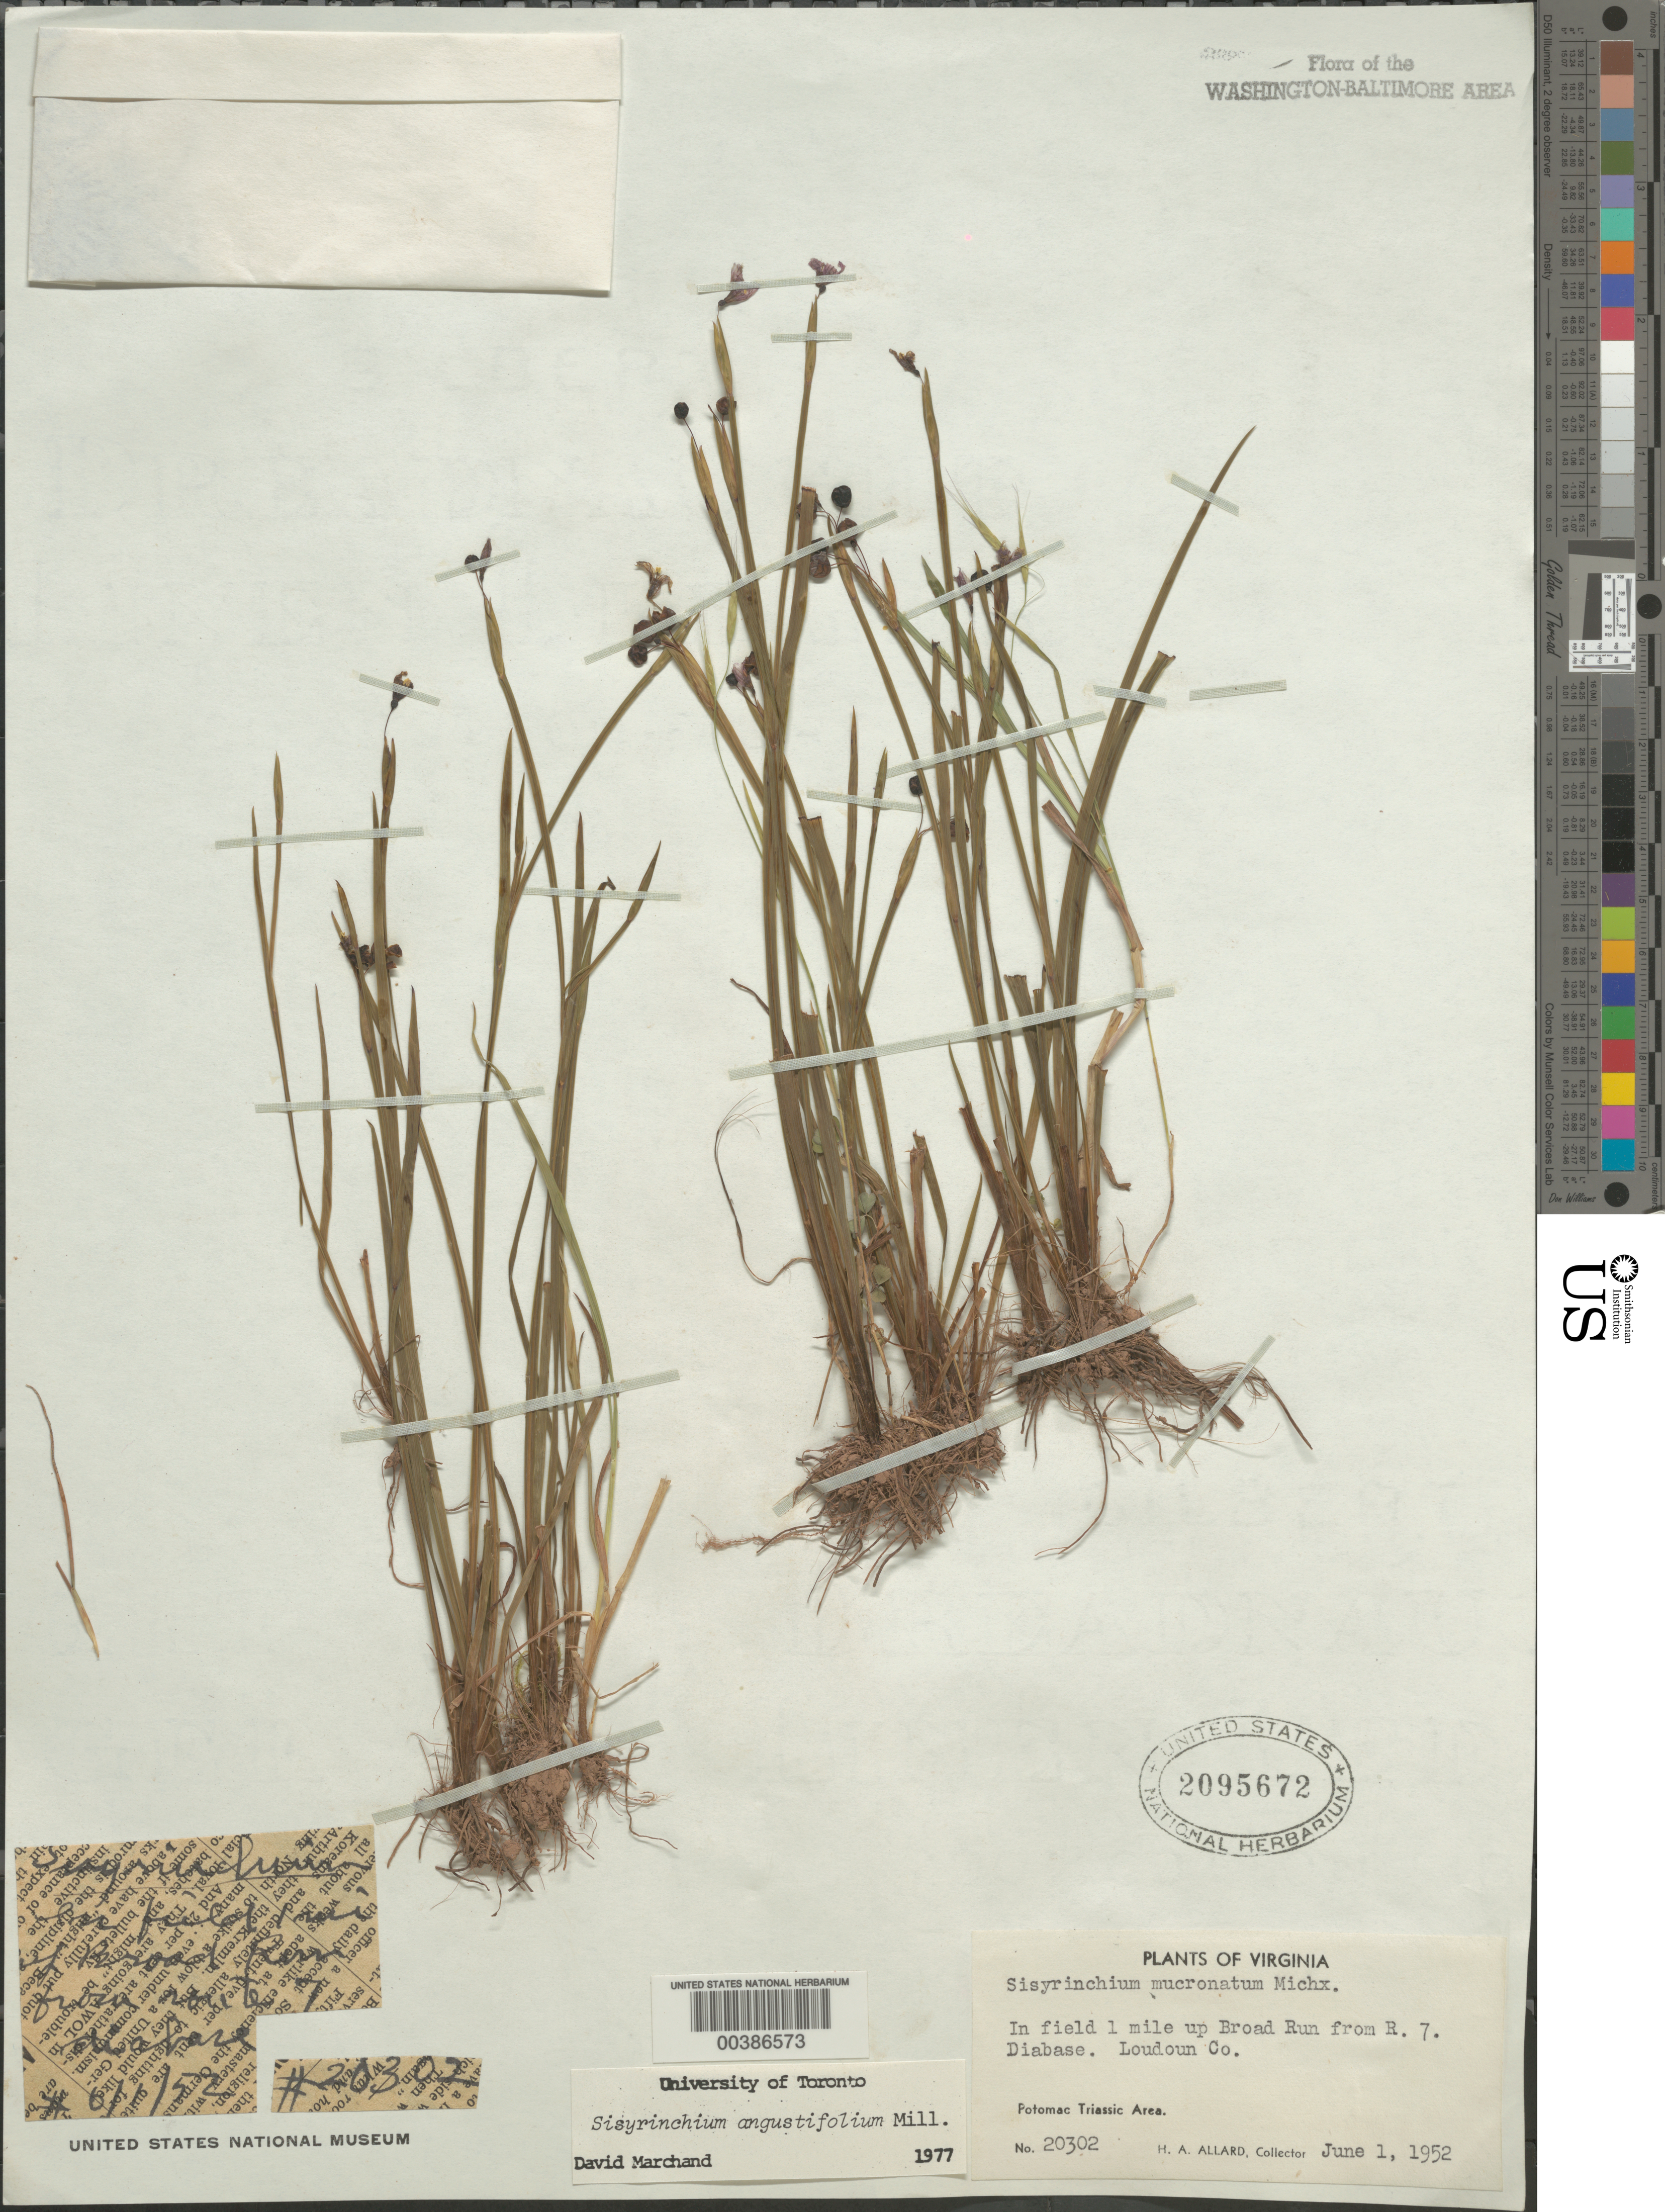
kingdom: Plantae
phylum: Tracheophyta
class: Liliopsida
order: Asparagales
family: Iridaceae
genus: Sisyrinchium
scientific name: Sisyrinchium angustifolium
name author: Mill.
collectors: H. A. Allard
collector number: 20302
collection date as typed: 01 Jun 1952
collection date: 1952-06-01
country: United States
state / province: Virginia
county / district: Loudoun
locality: Broad Run near Route 7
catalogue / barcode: US 2095672